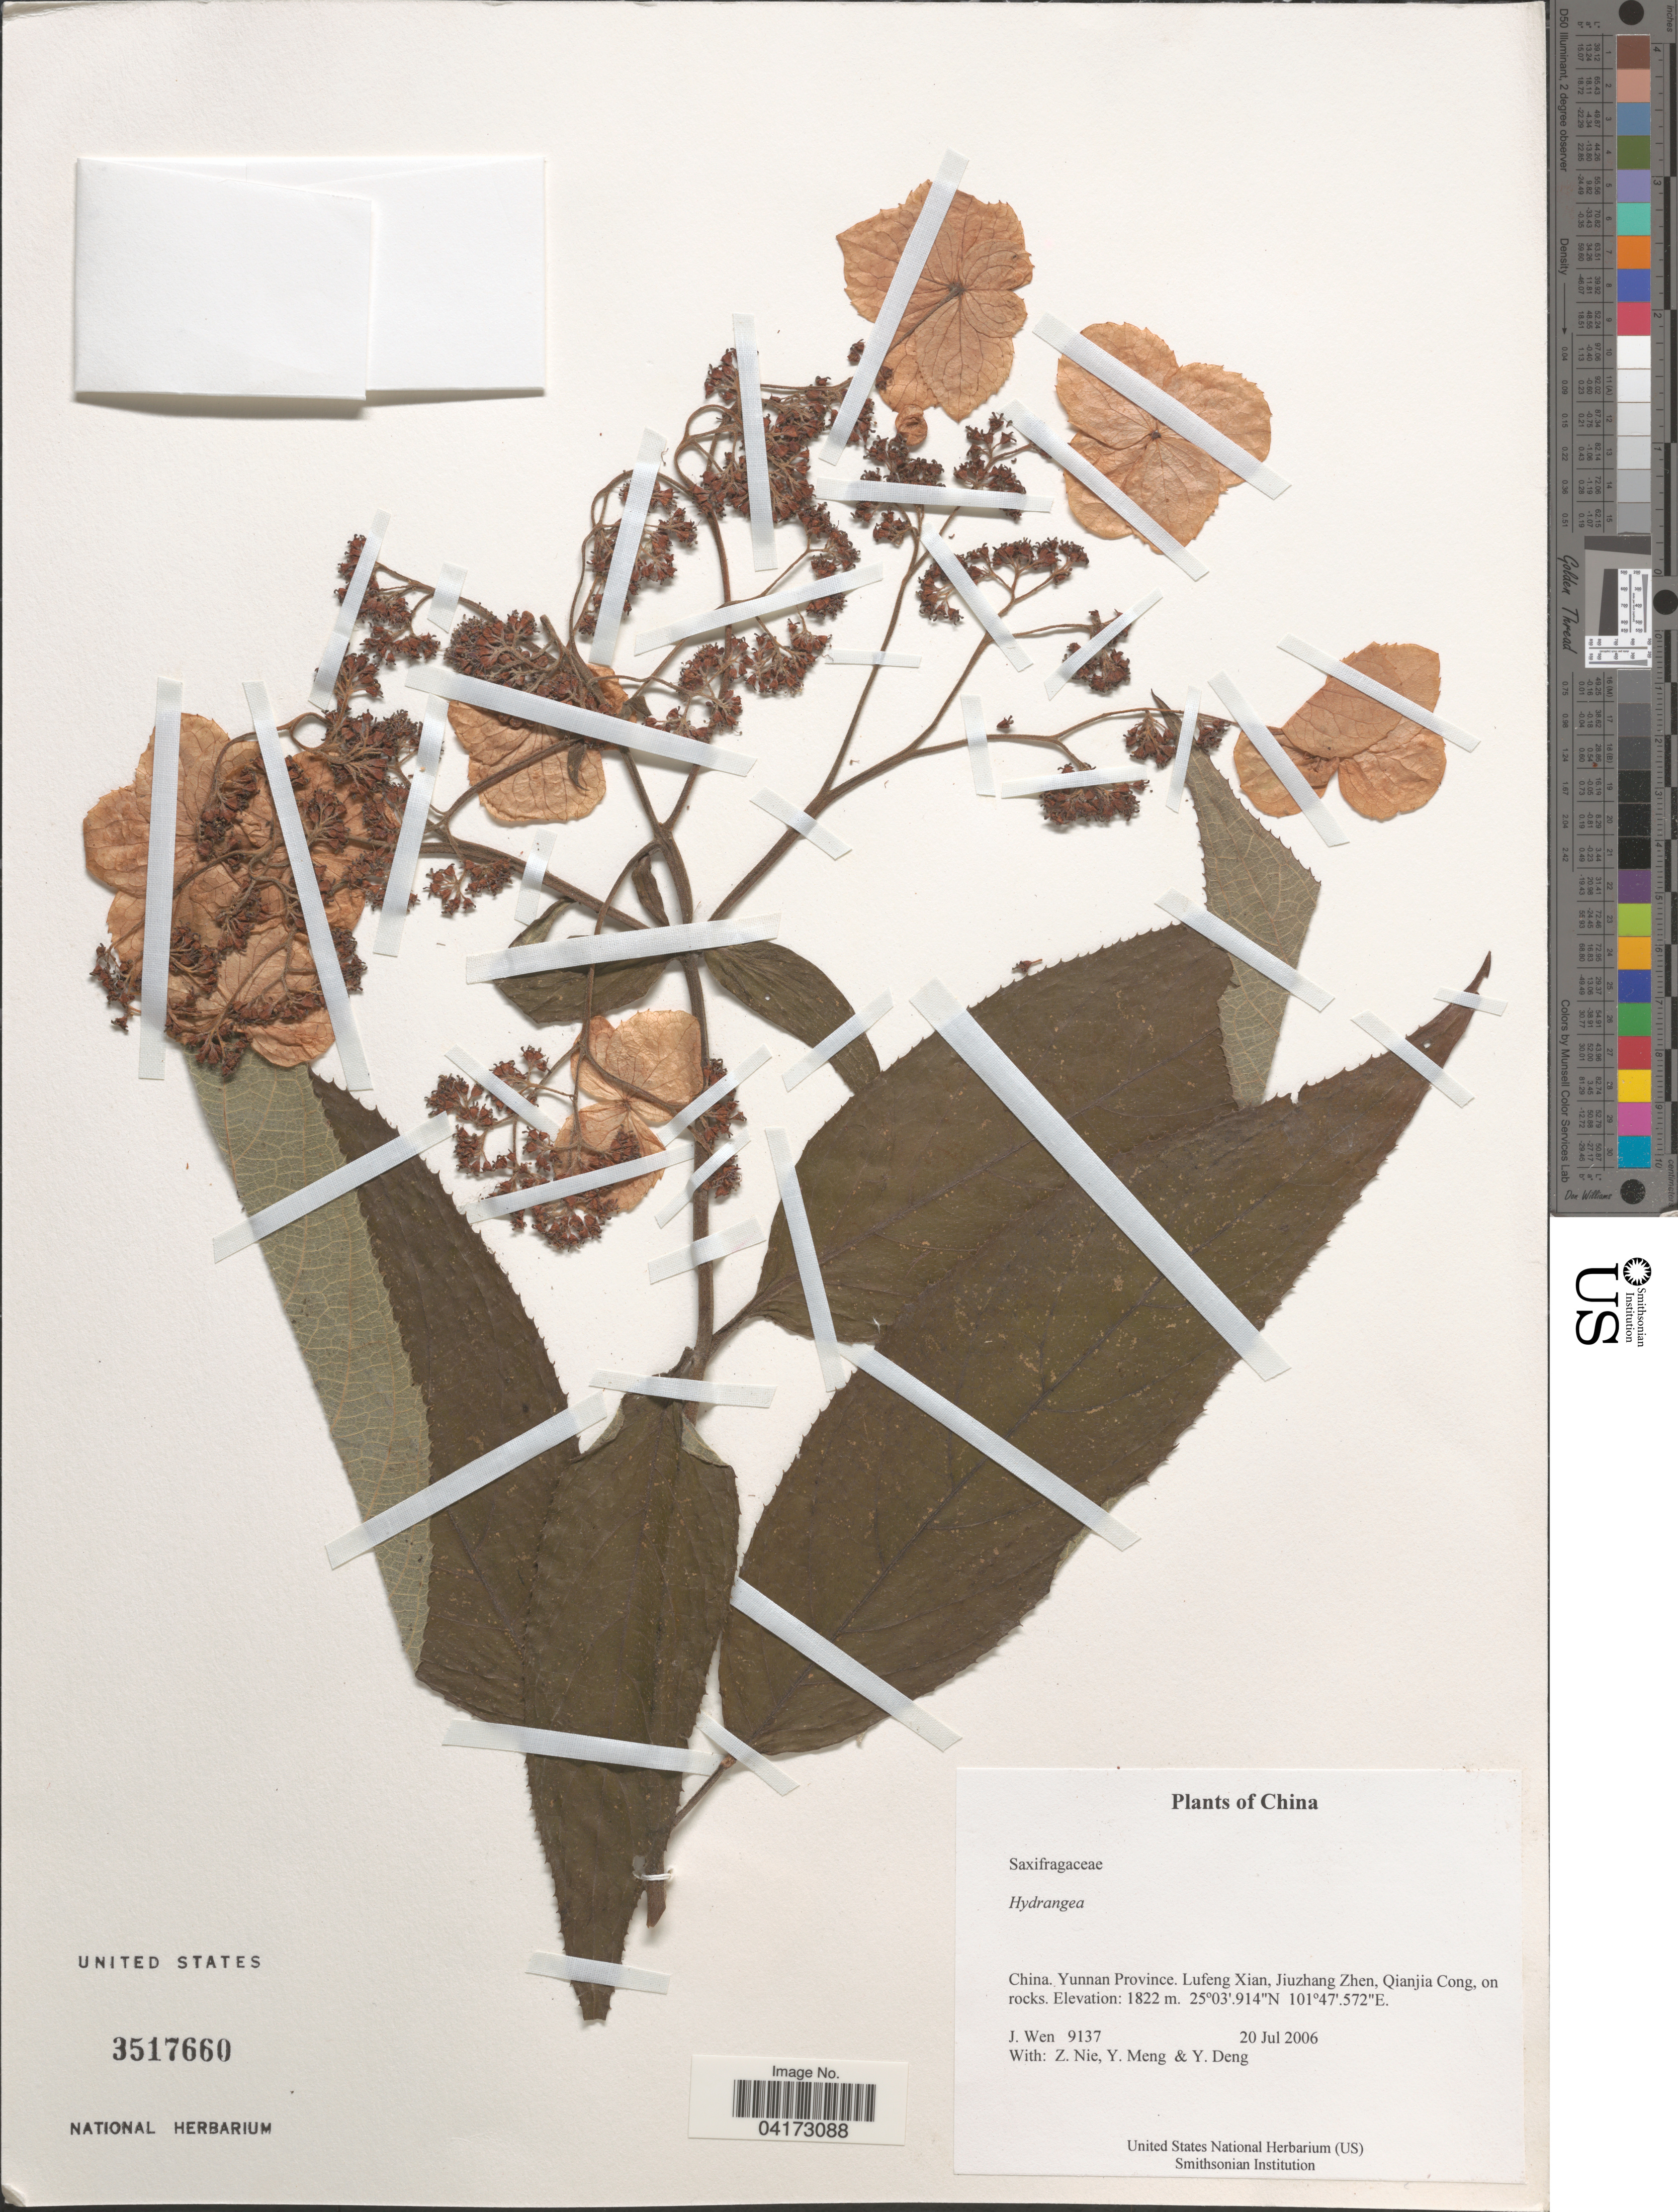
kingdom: Plantae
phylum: Tracheophyta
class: Magnoliopsida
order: Cornales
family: Hydrangeaceae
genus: Hydrangea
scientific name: Hydrangea sp.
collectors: J. Wen, Z. Nie, Y. Meng & Y. Deng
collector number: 9137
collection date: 2006-07-20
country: China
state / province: Yunnan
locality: Lufeng Xian, Jiuzhang Zhen, Qianjia Cong, on rocks.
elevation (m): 1822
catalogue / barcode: US 3517660